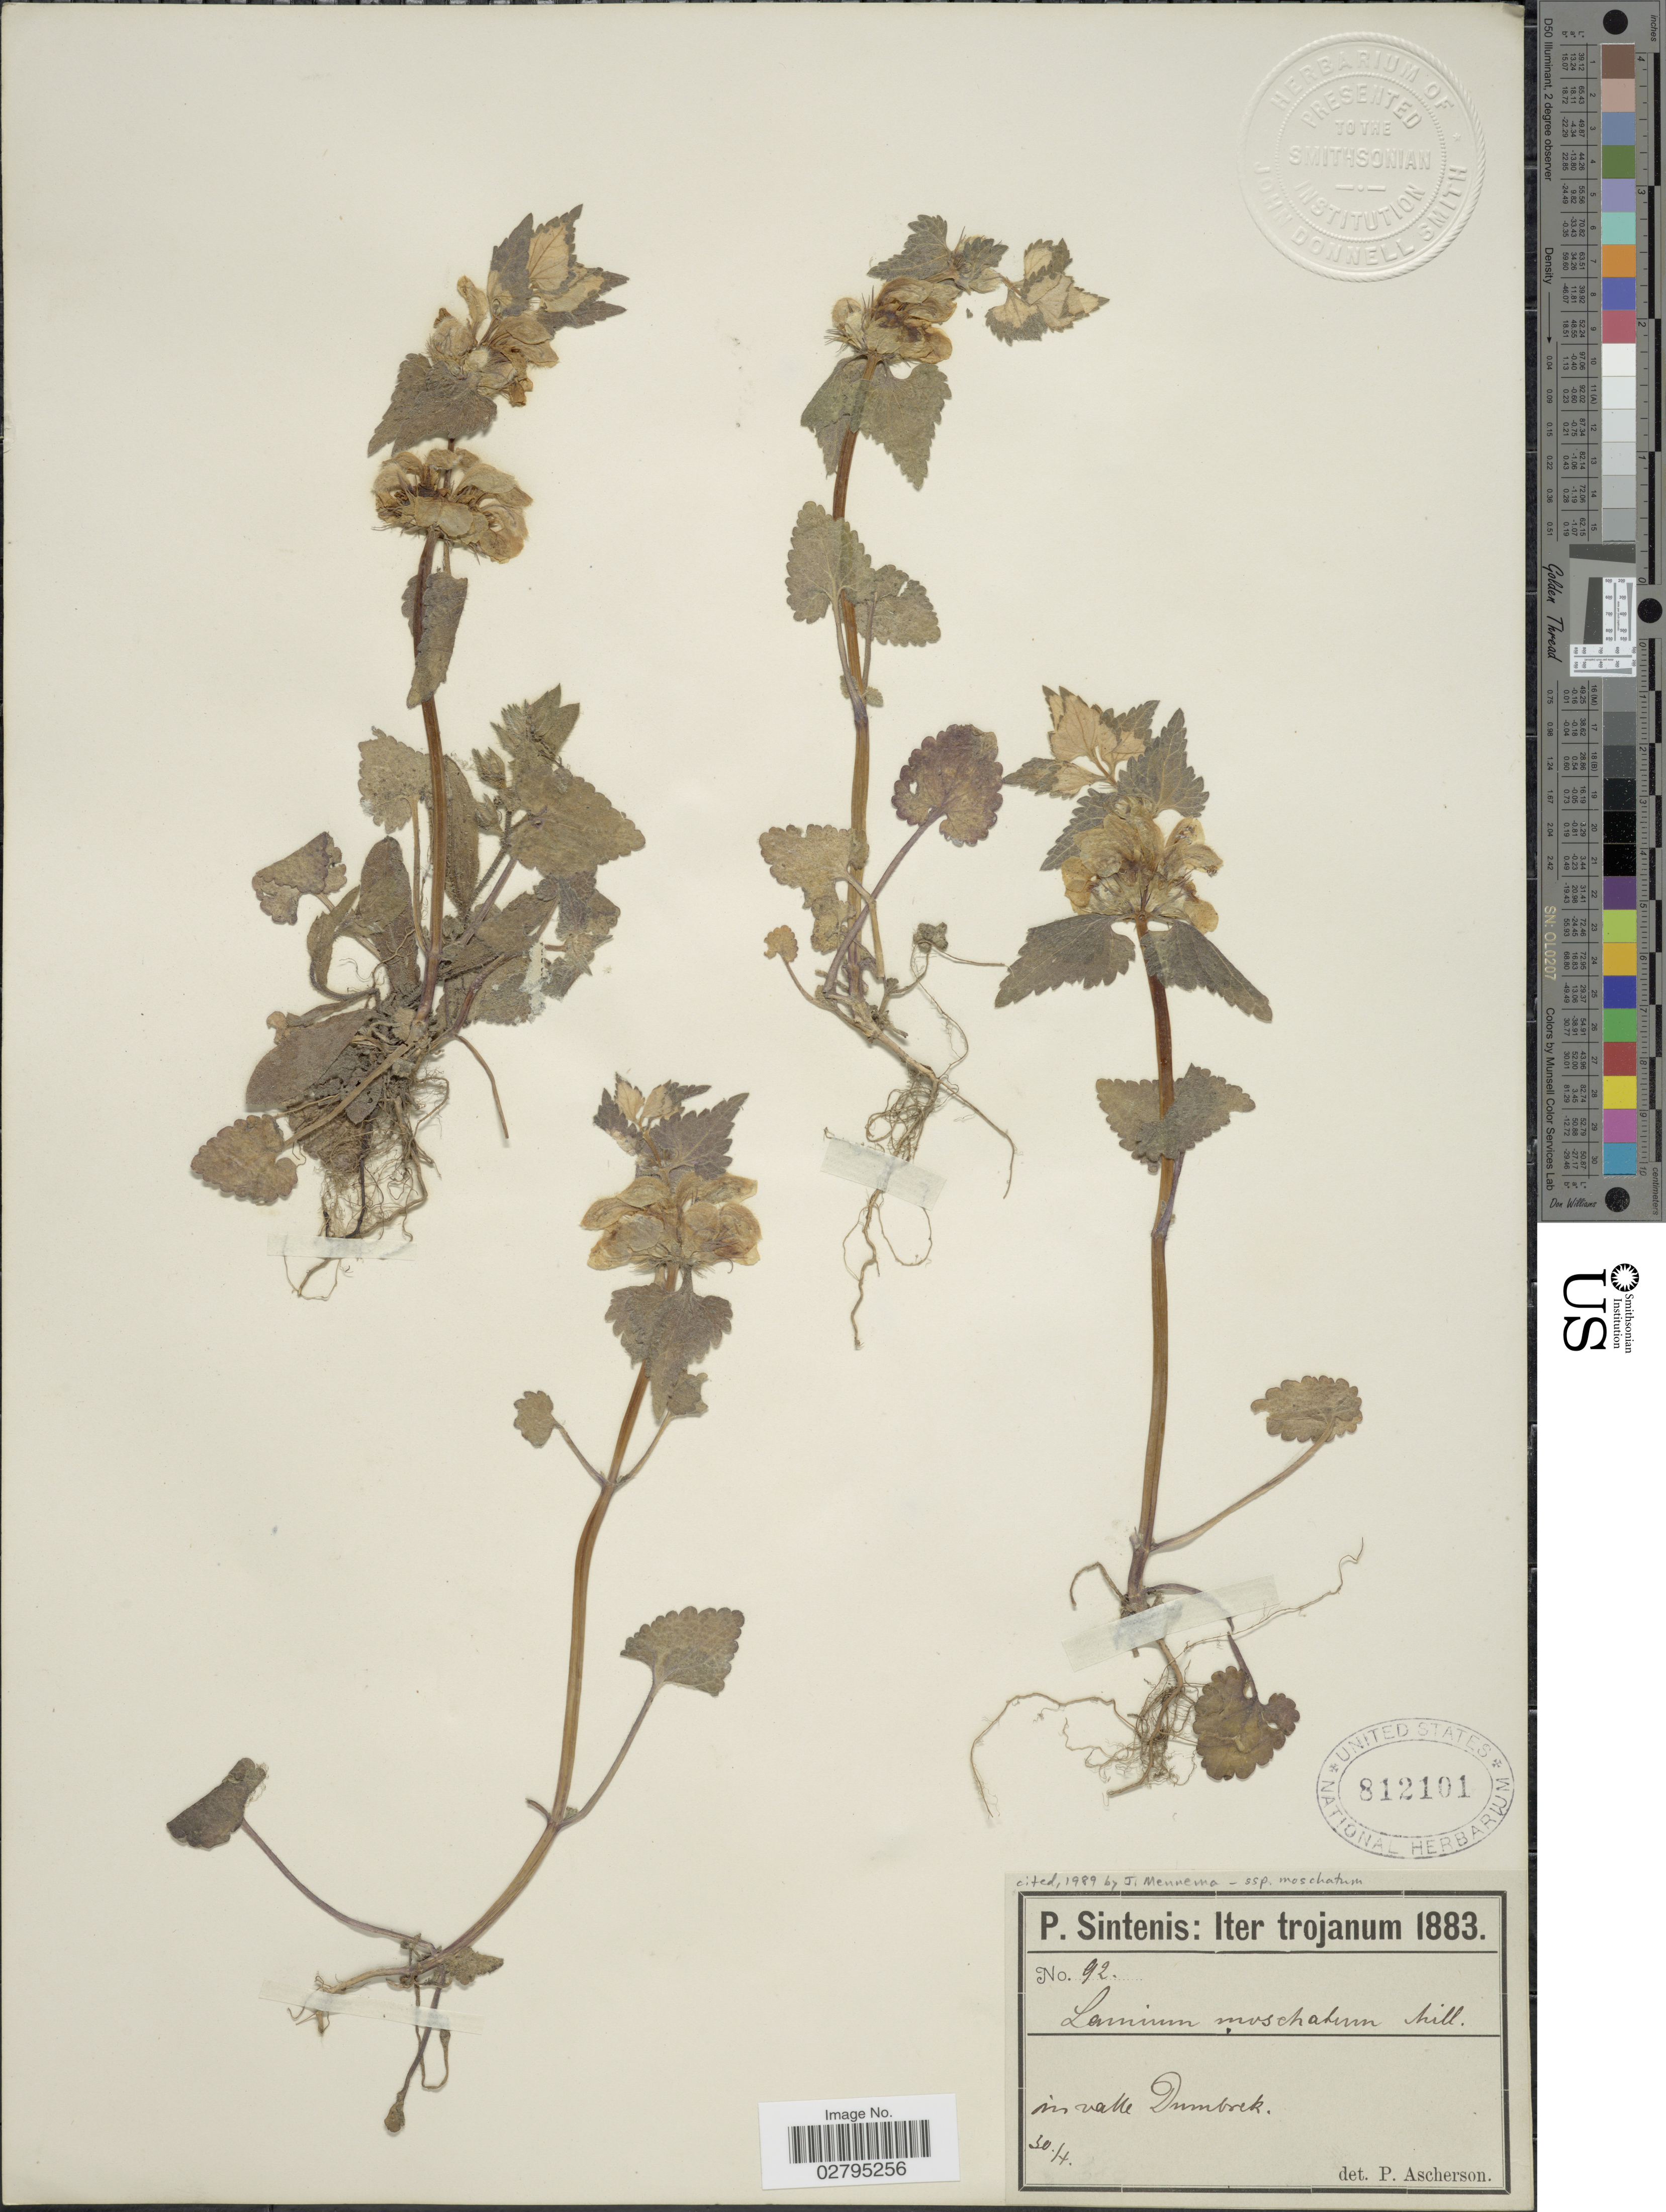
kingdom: Plantae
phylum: Tracheophyta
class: Magnoliopsida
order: Lamiales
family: Lamiaceae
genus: Lamium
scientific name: Lamium moschatum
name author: Mill.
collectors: P. Sintenis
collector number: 92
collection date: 1883-04-30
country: Turkey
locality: Iter Trojanum, in valle Dumbrek.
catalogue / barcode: US 812101